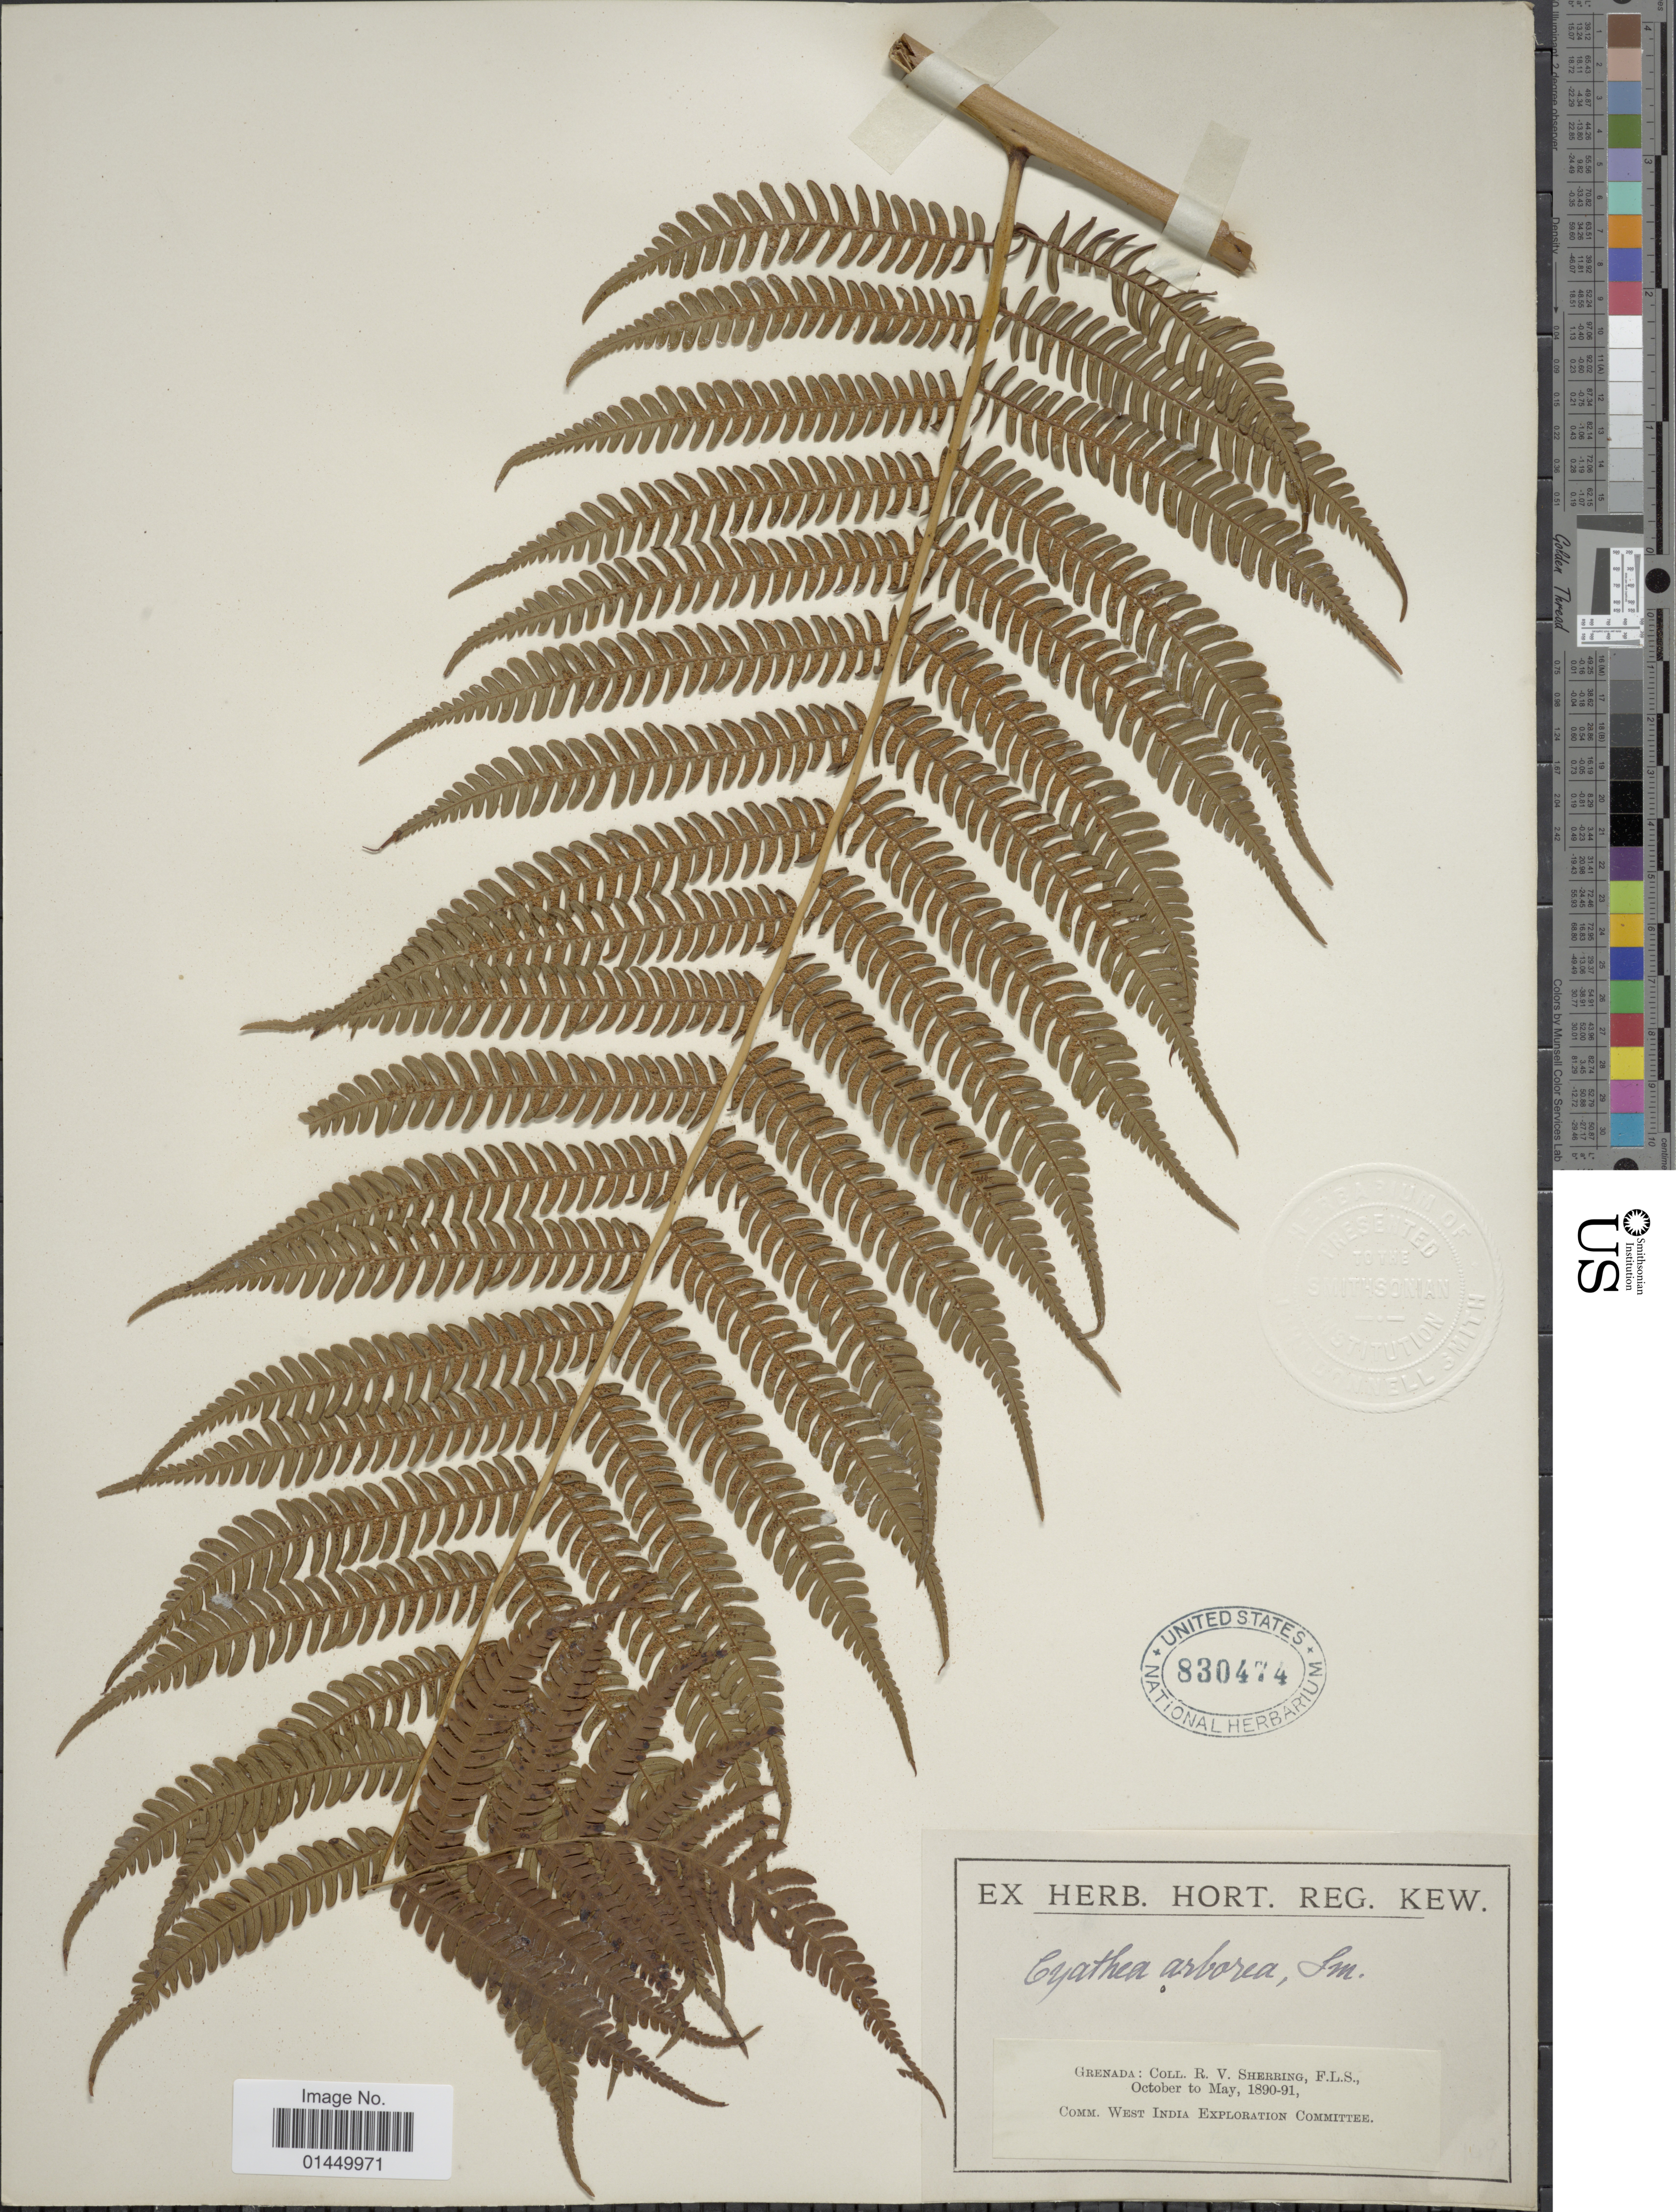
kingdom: Plantae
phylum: Tracheophyta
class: Polypodiopsida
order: Cyatheales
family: Cyatheaceae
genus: Cyathea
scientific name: Cyathea arborea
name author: (L.) Sm.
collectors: R. Sherring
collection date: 1890-10/1891-05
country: Grenada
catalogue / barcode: US 830474